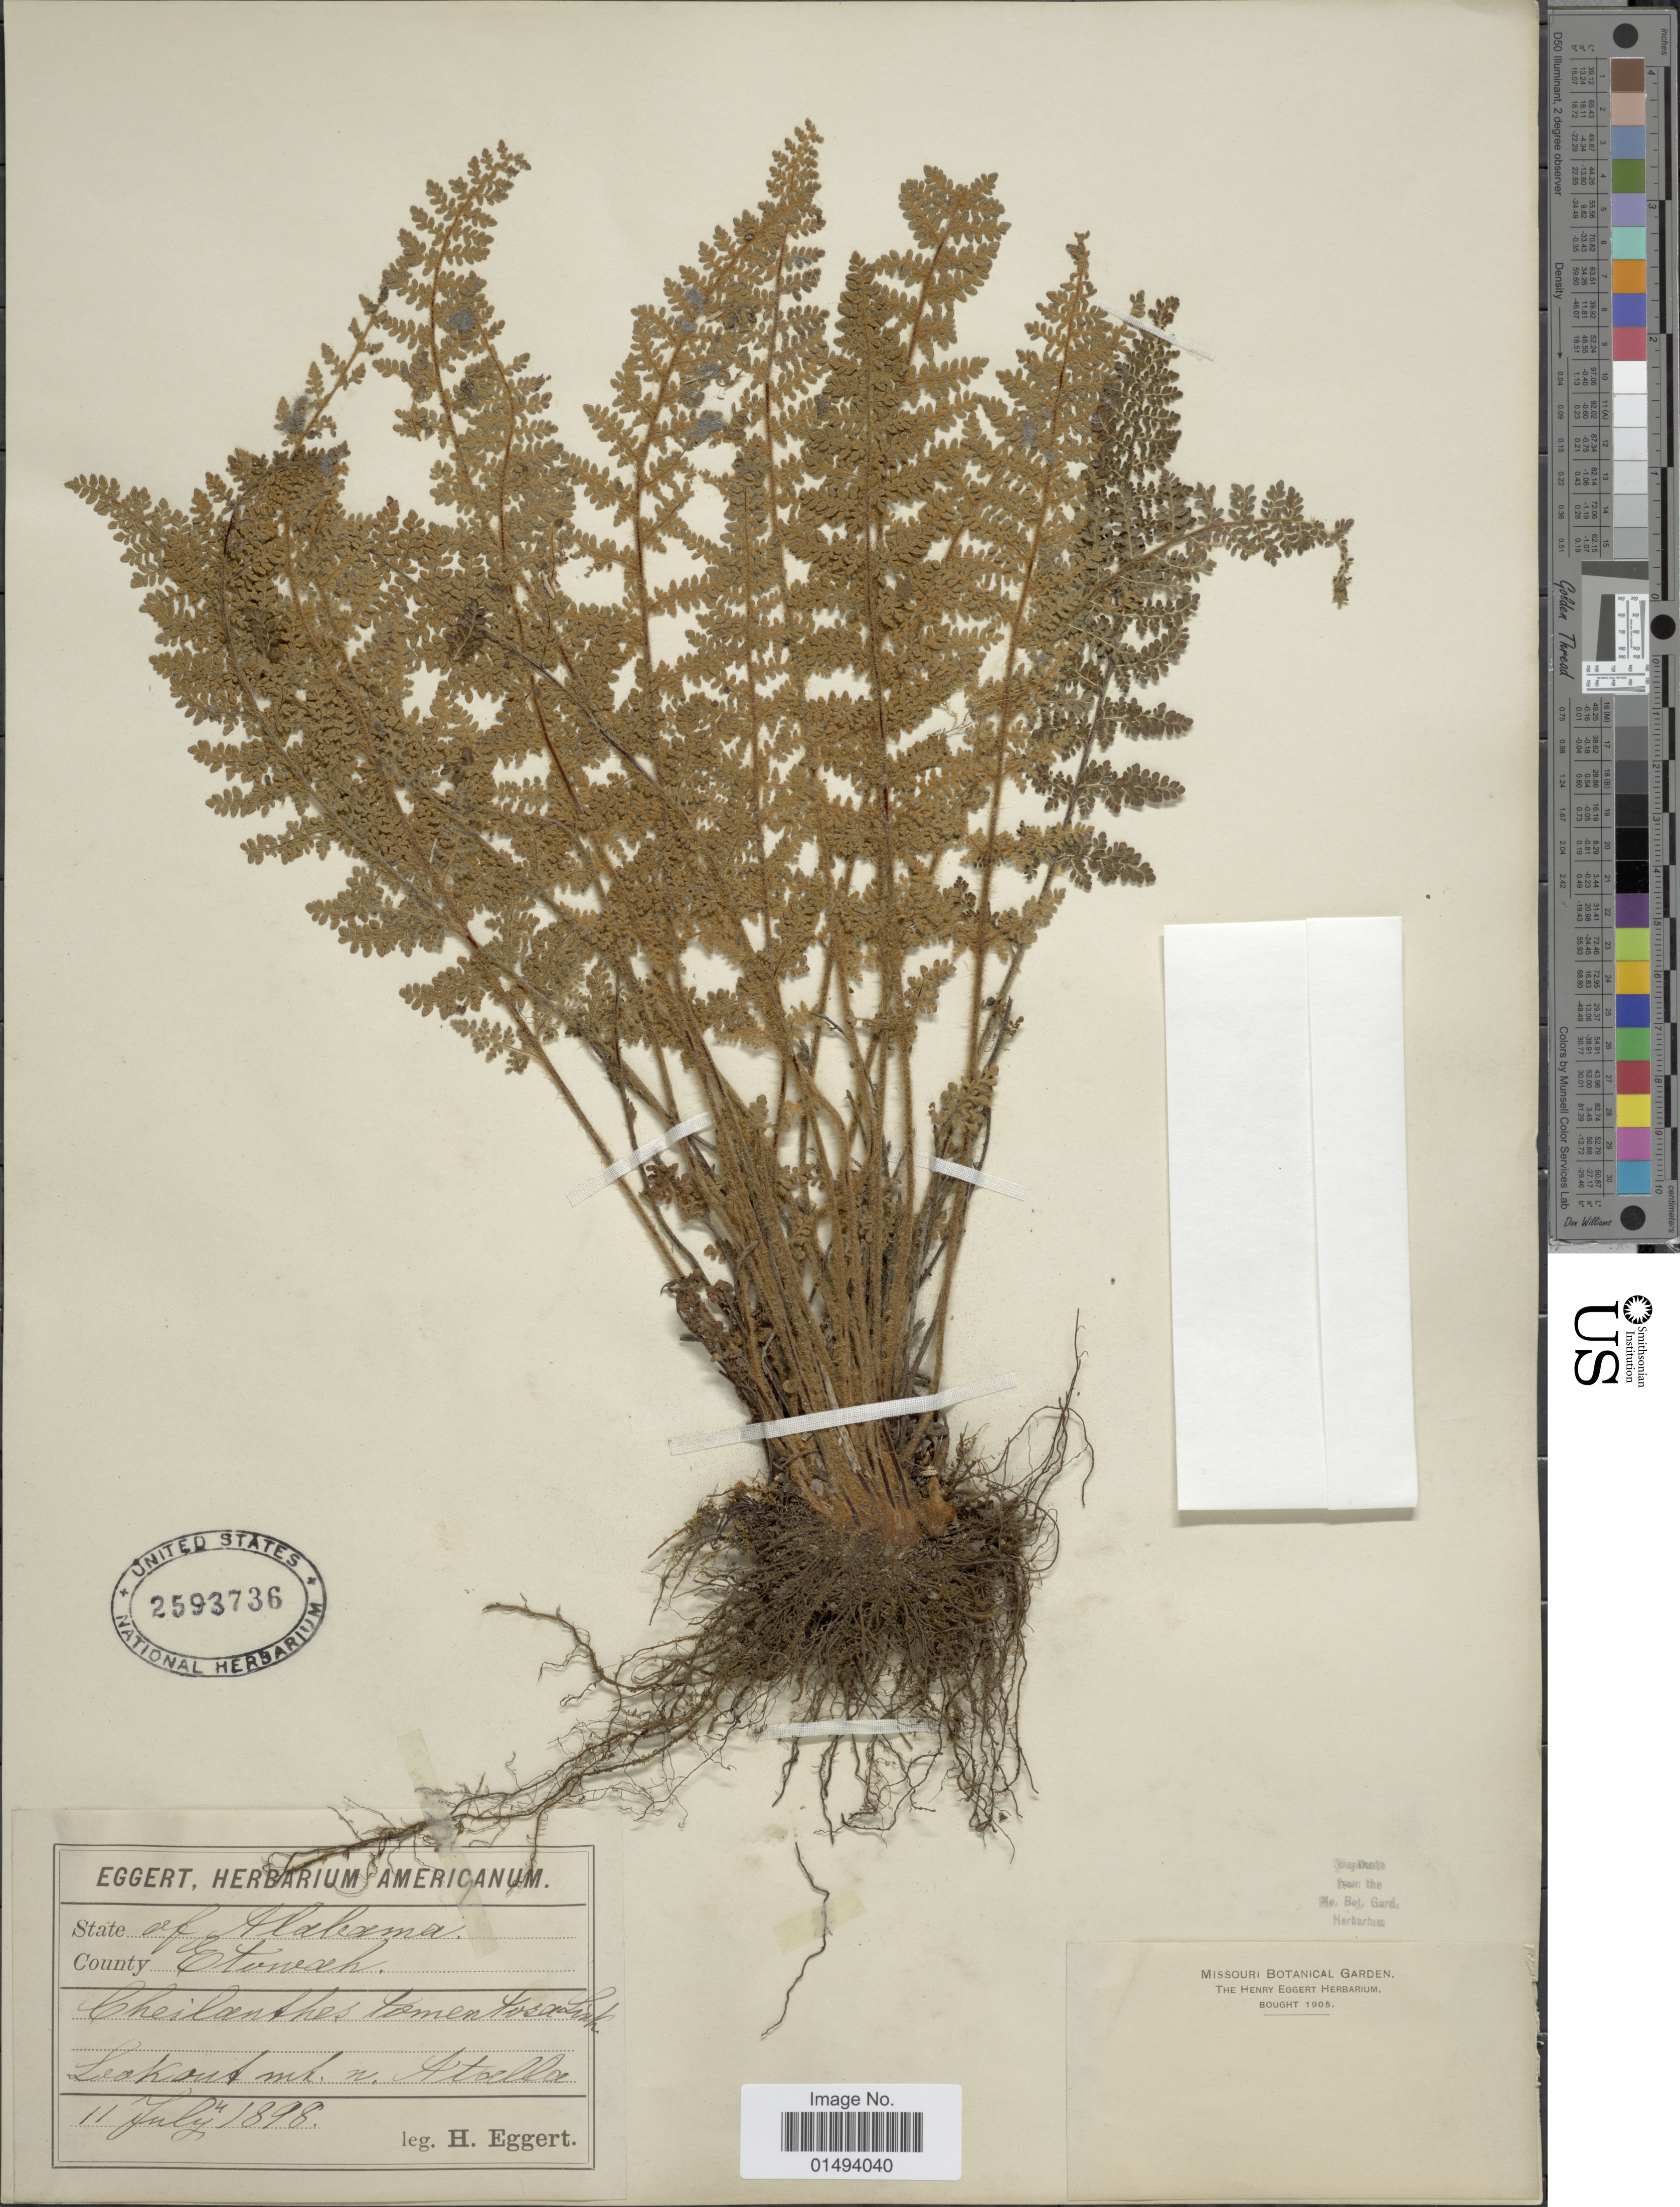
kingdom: Plantae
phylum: Tracheophyta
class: Polypodiopsida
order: Polypodiales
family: Pteridaceae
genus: Myriopteris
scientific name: Myriopteris tomentosa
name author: (Link) Fée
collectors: H. Eggert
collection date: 1898-07-11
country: United States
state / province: Alabama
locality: County Etowah, Lookout mt. n. Atalla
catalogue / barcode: US 2593736